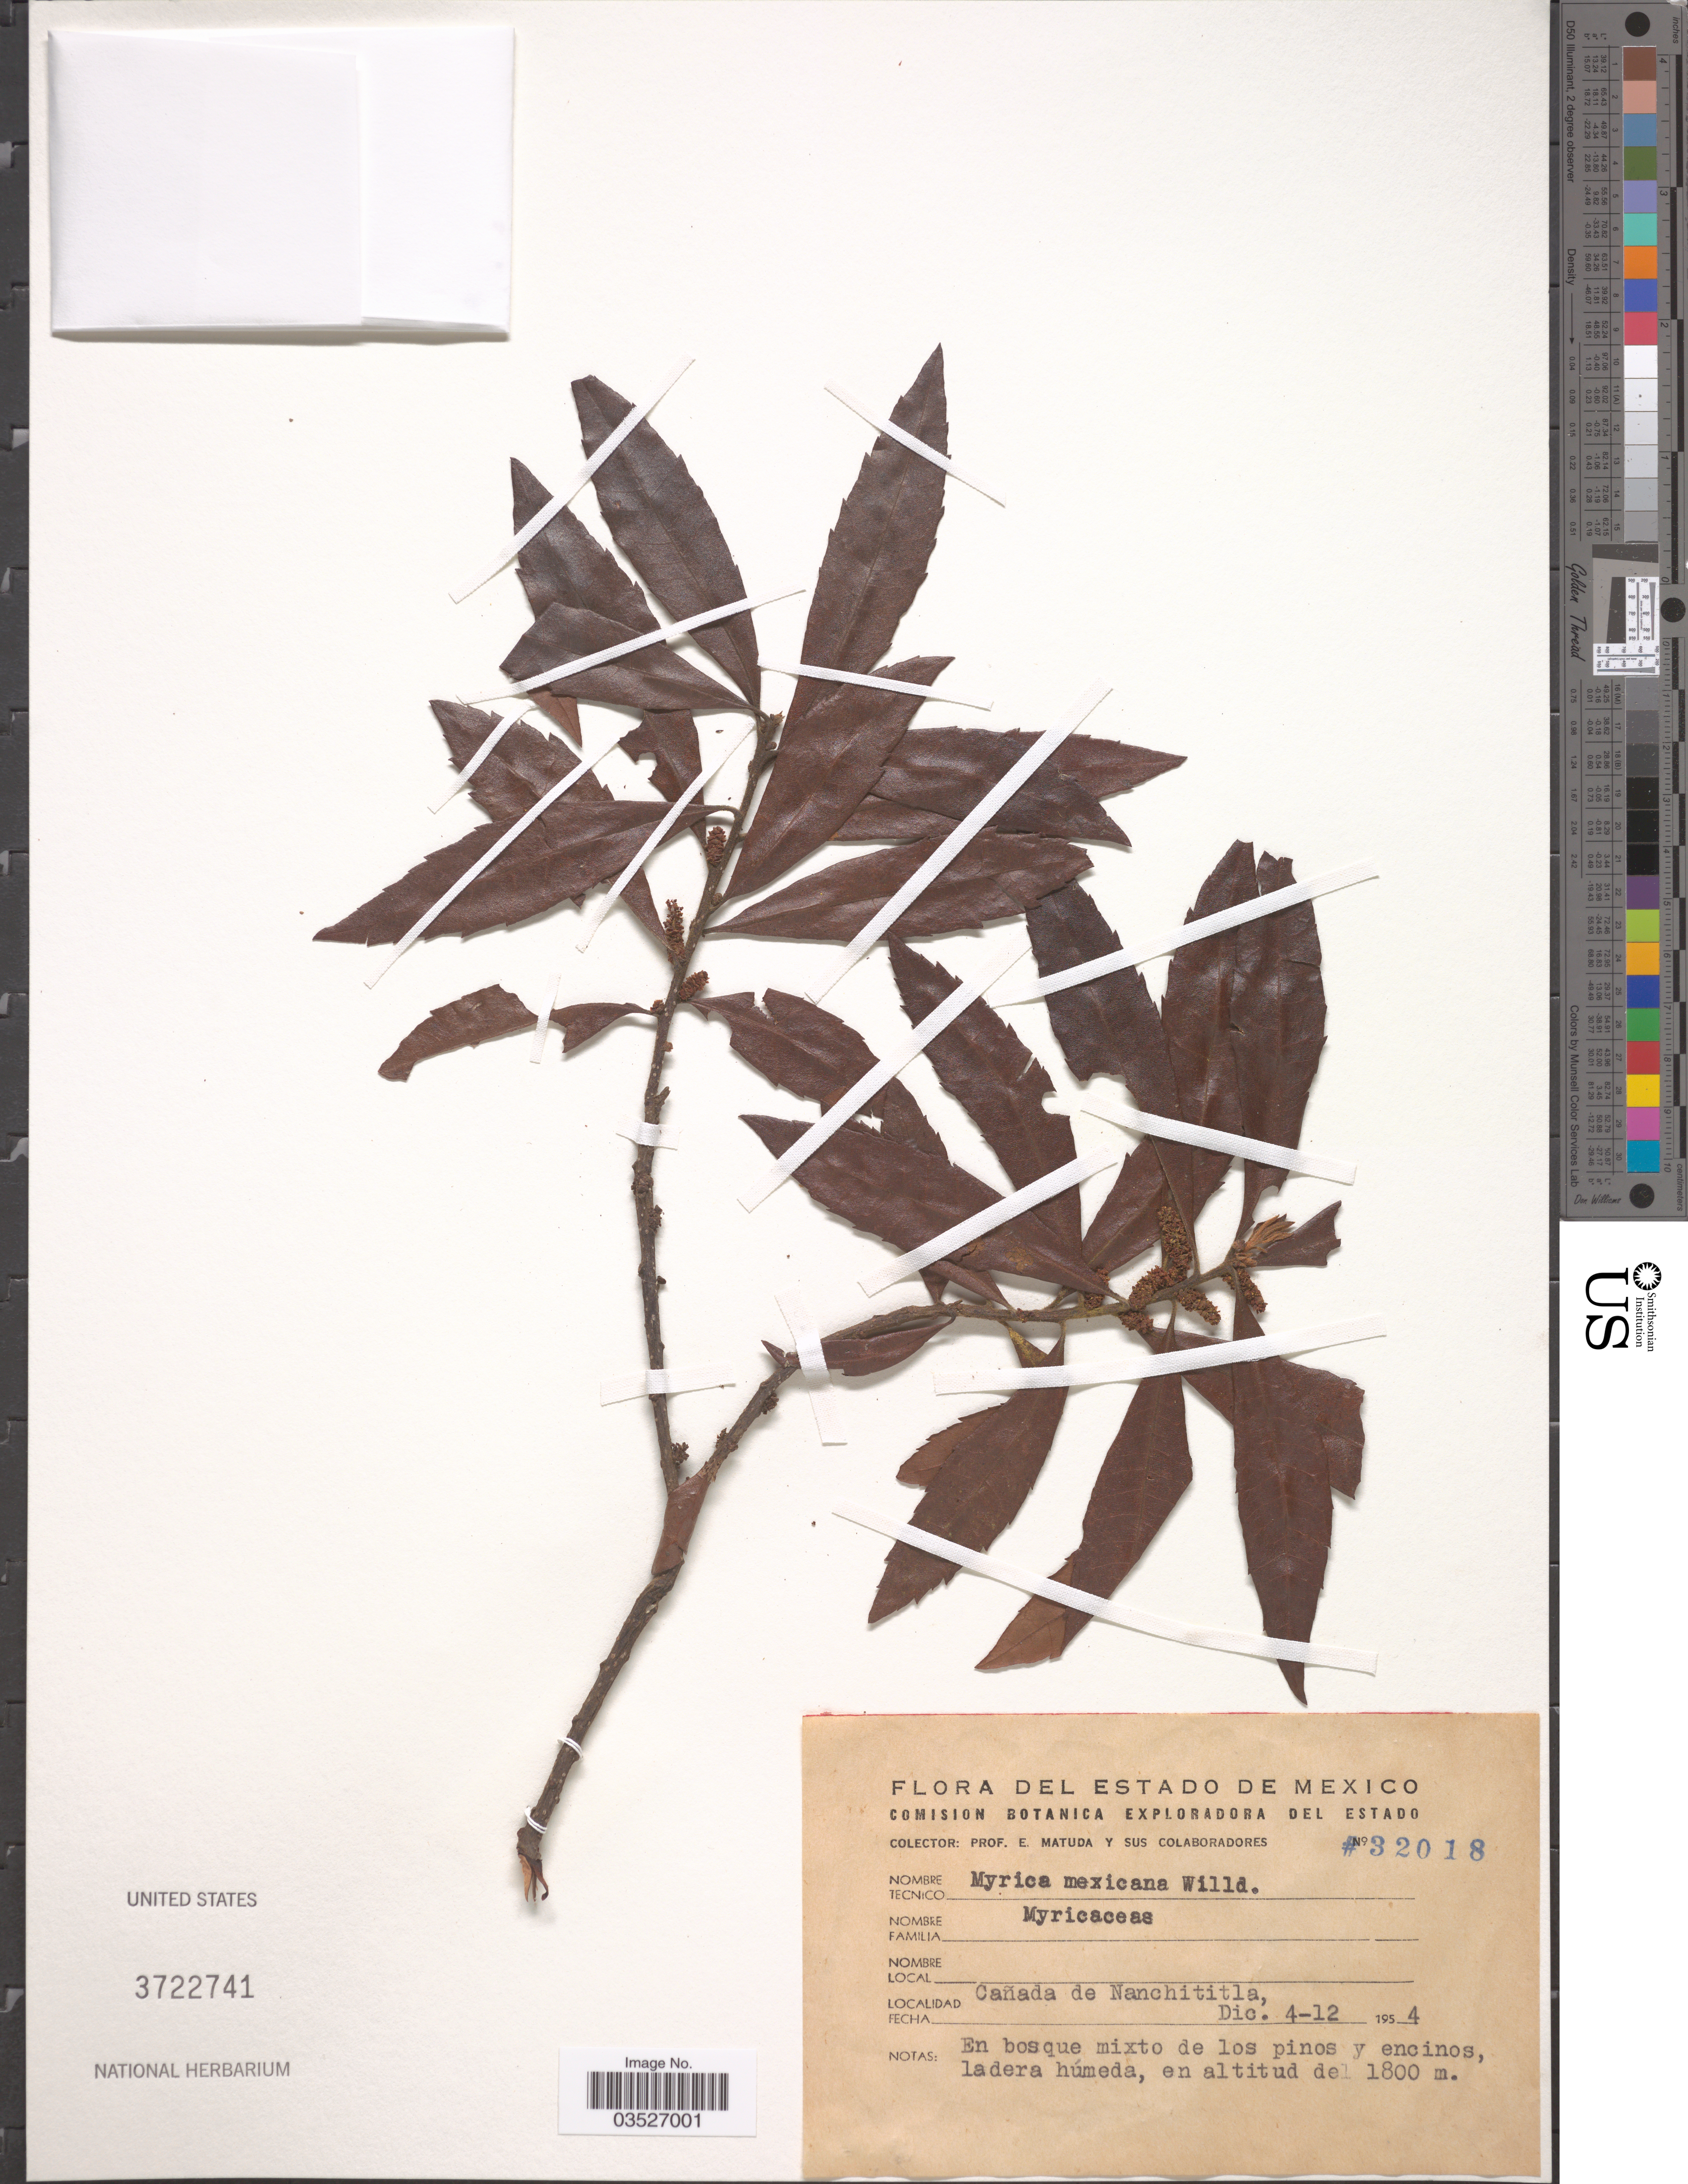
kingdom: Plantae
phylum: Tracheophyta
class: Magnoliopsida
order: Fagales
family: Myricaceae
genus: Myrica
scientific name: Myrica mexicana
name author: Humb. & Bonpl. ex Willd.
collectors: E. Matuda & Sus Colaboradores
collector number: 32018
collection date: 1954-12-04/1954-12-12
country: Mexico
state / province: México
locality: Cañada de Nanchititla.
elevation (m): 1800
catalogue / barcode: US 3722741